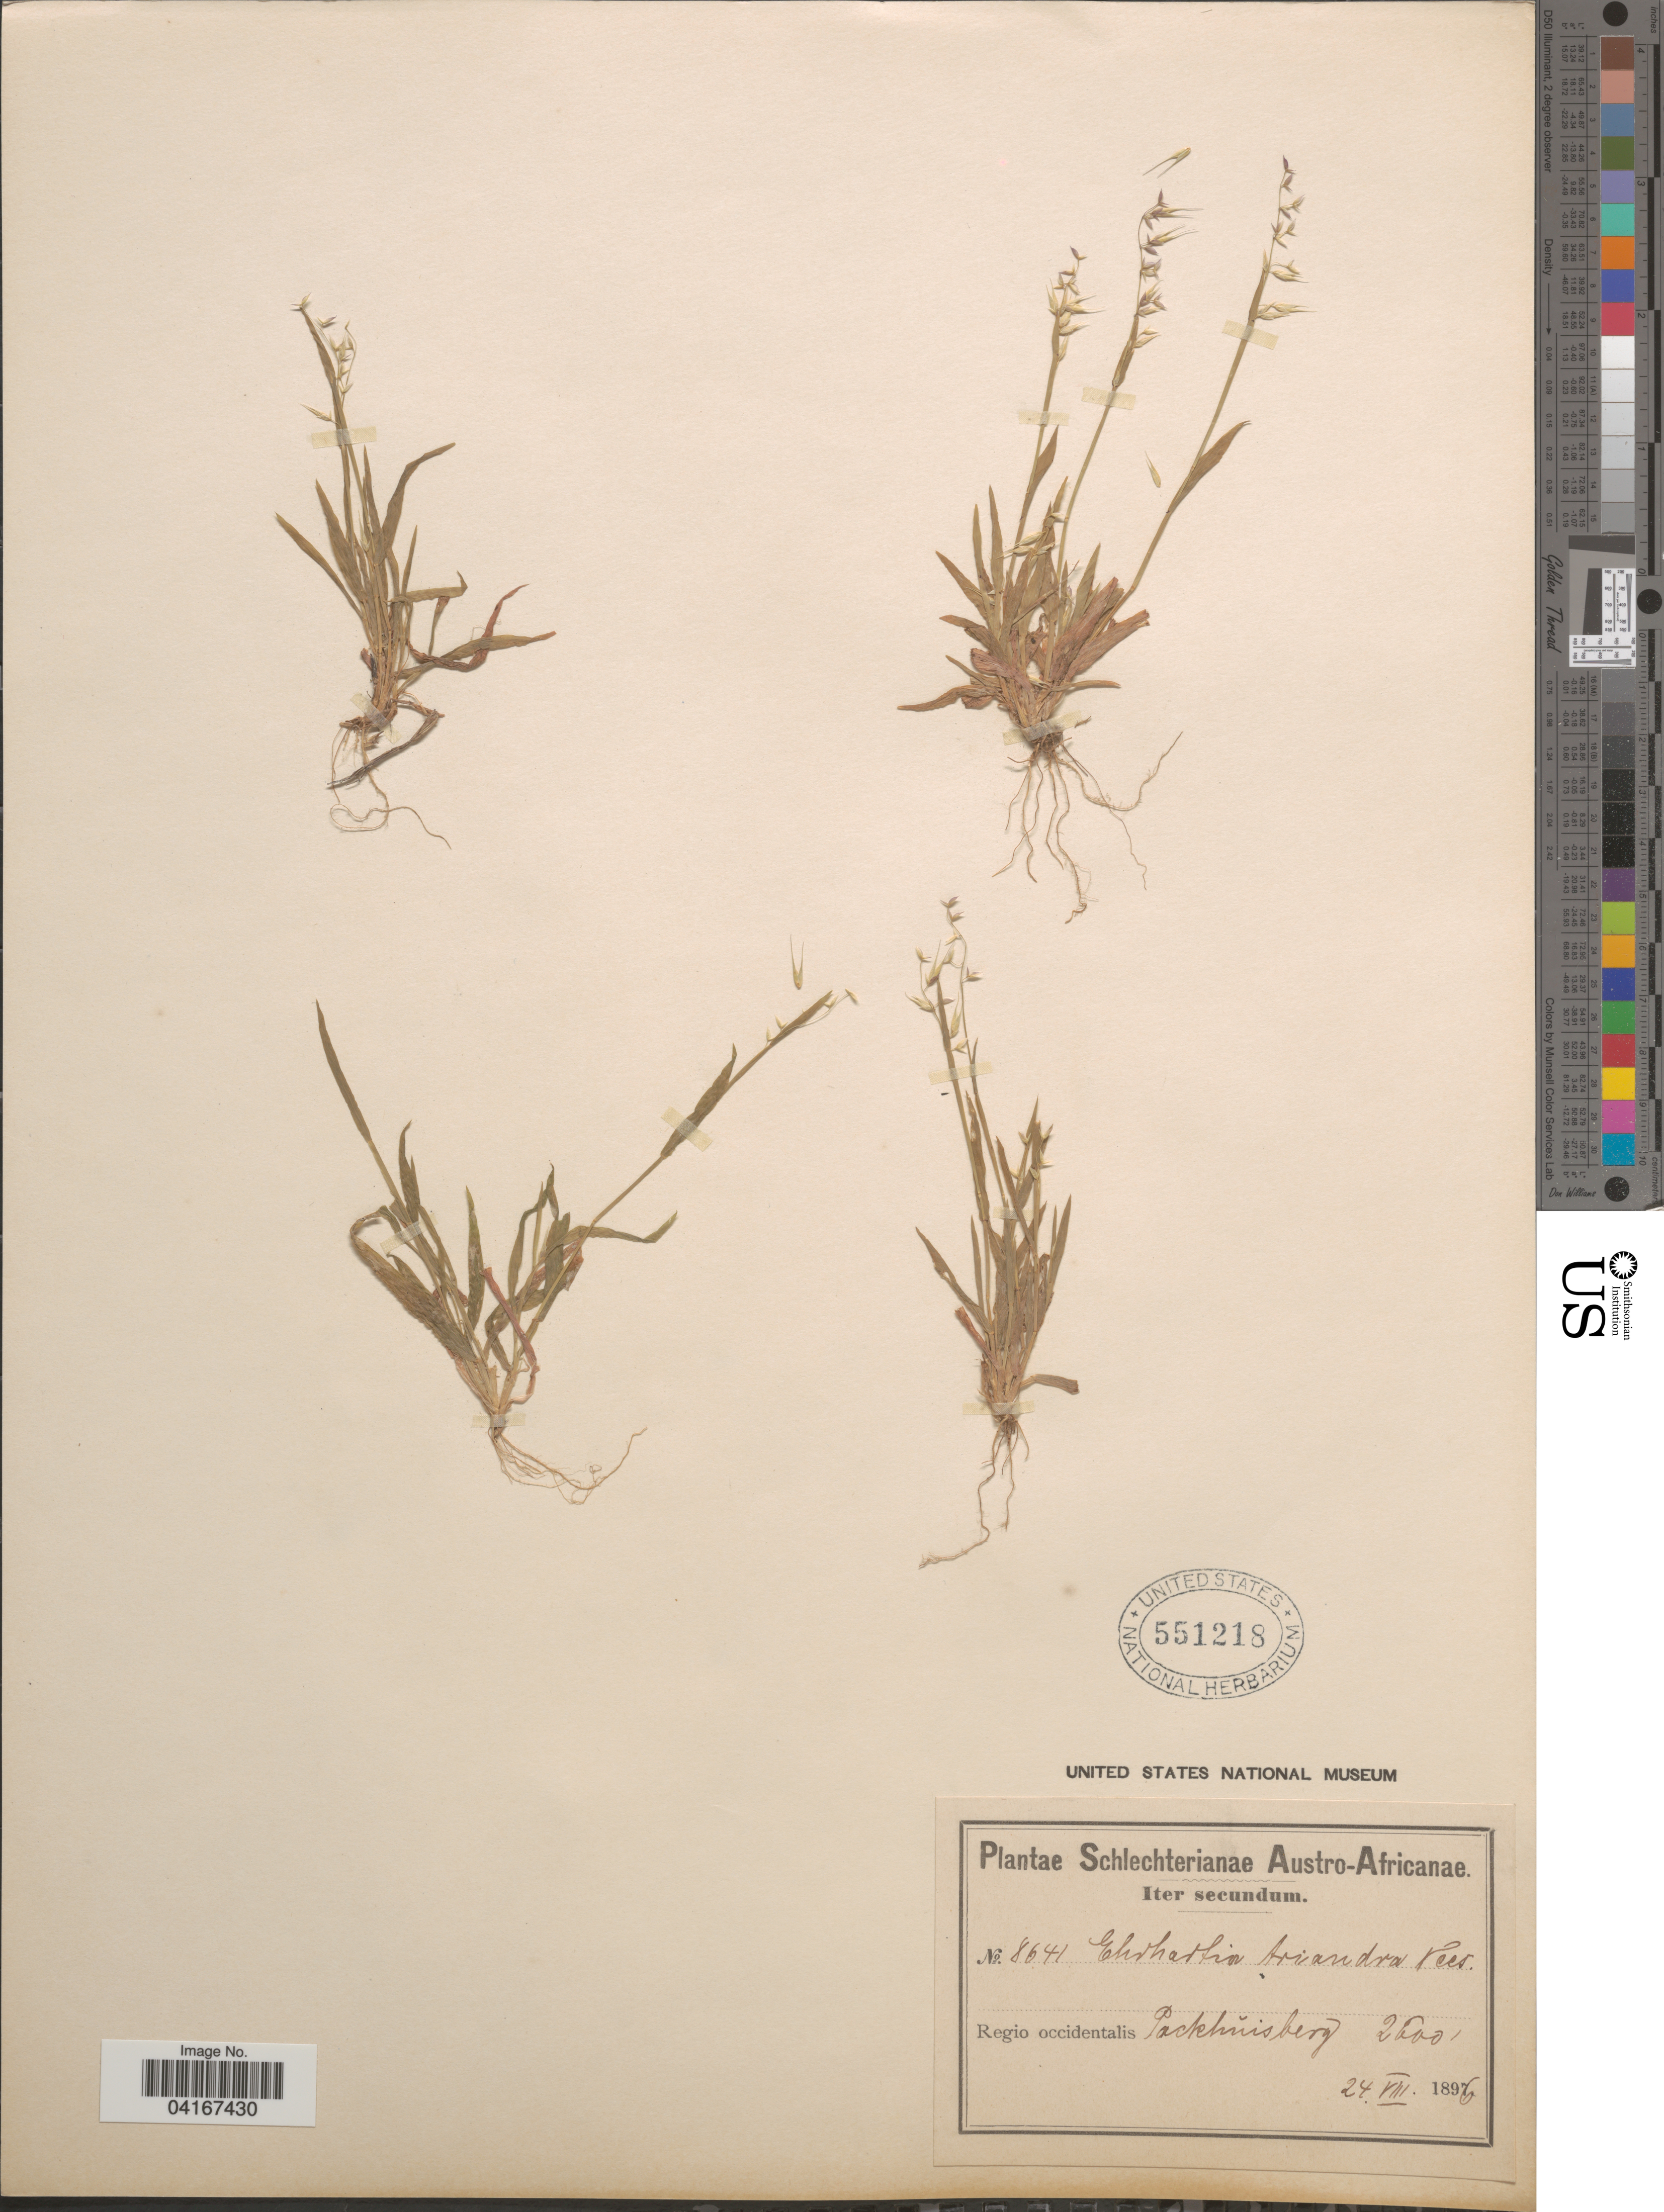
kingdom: Plantae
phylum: Tracheophyta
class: Liliopsida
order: Poales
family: Poaceae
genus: Ehrharta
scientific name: Ehrharta triandra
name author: Nees ex Trin.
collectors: Schlechter, --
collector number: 8641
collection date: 1896-08-24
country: South Africa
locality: Austro-Africanae. Iter secundum. Regio occidentalis Pakhuisberg.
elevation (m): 792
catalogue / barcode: US 551218